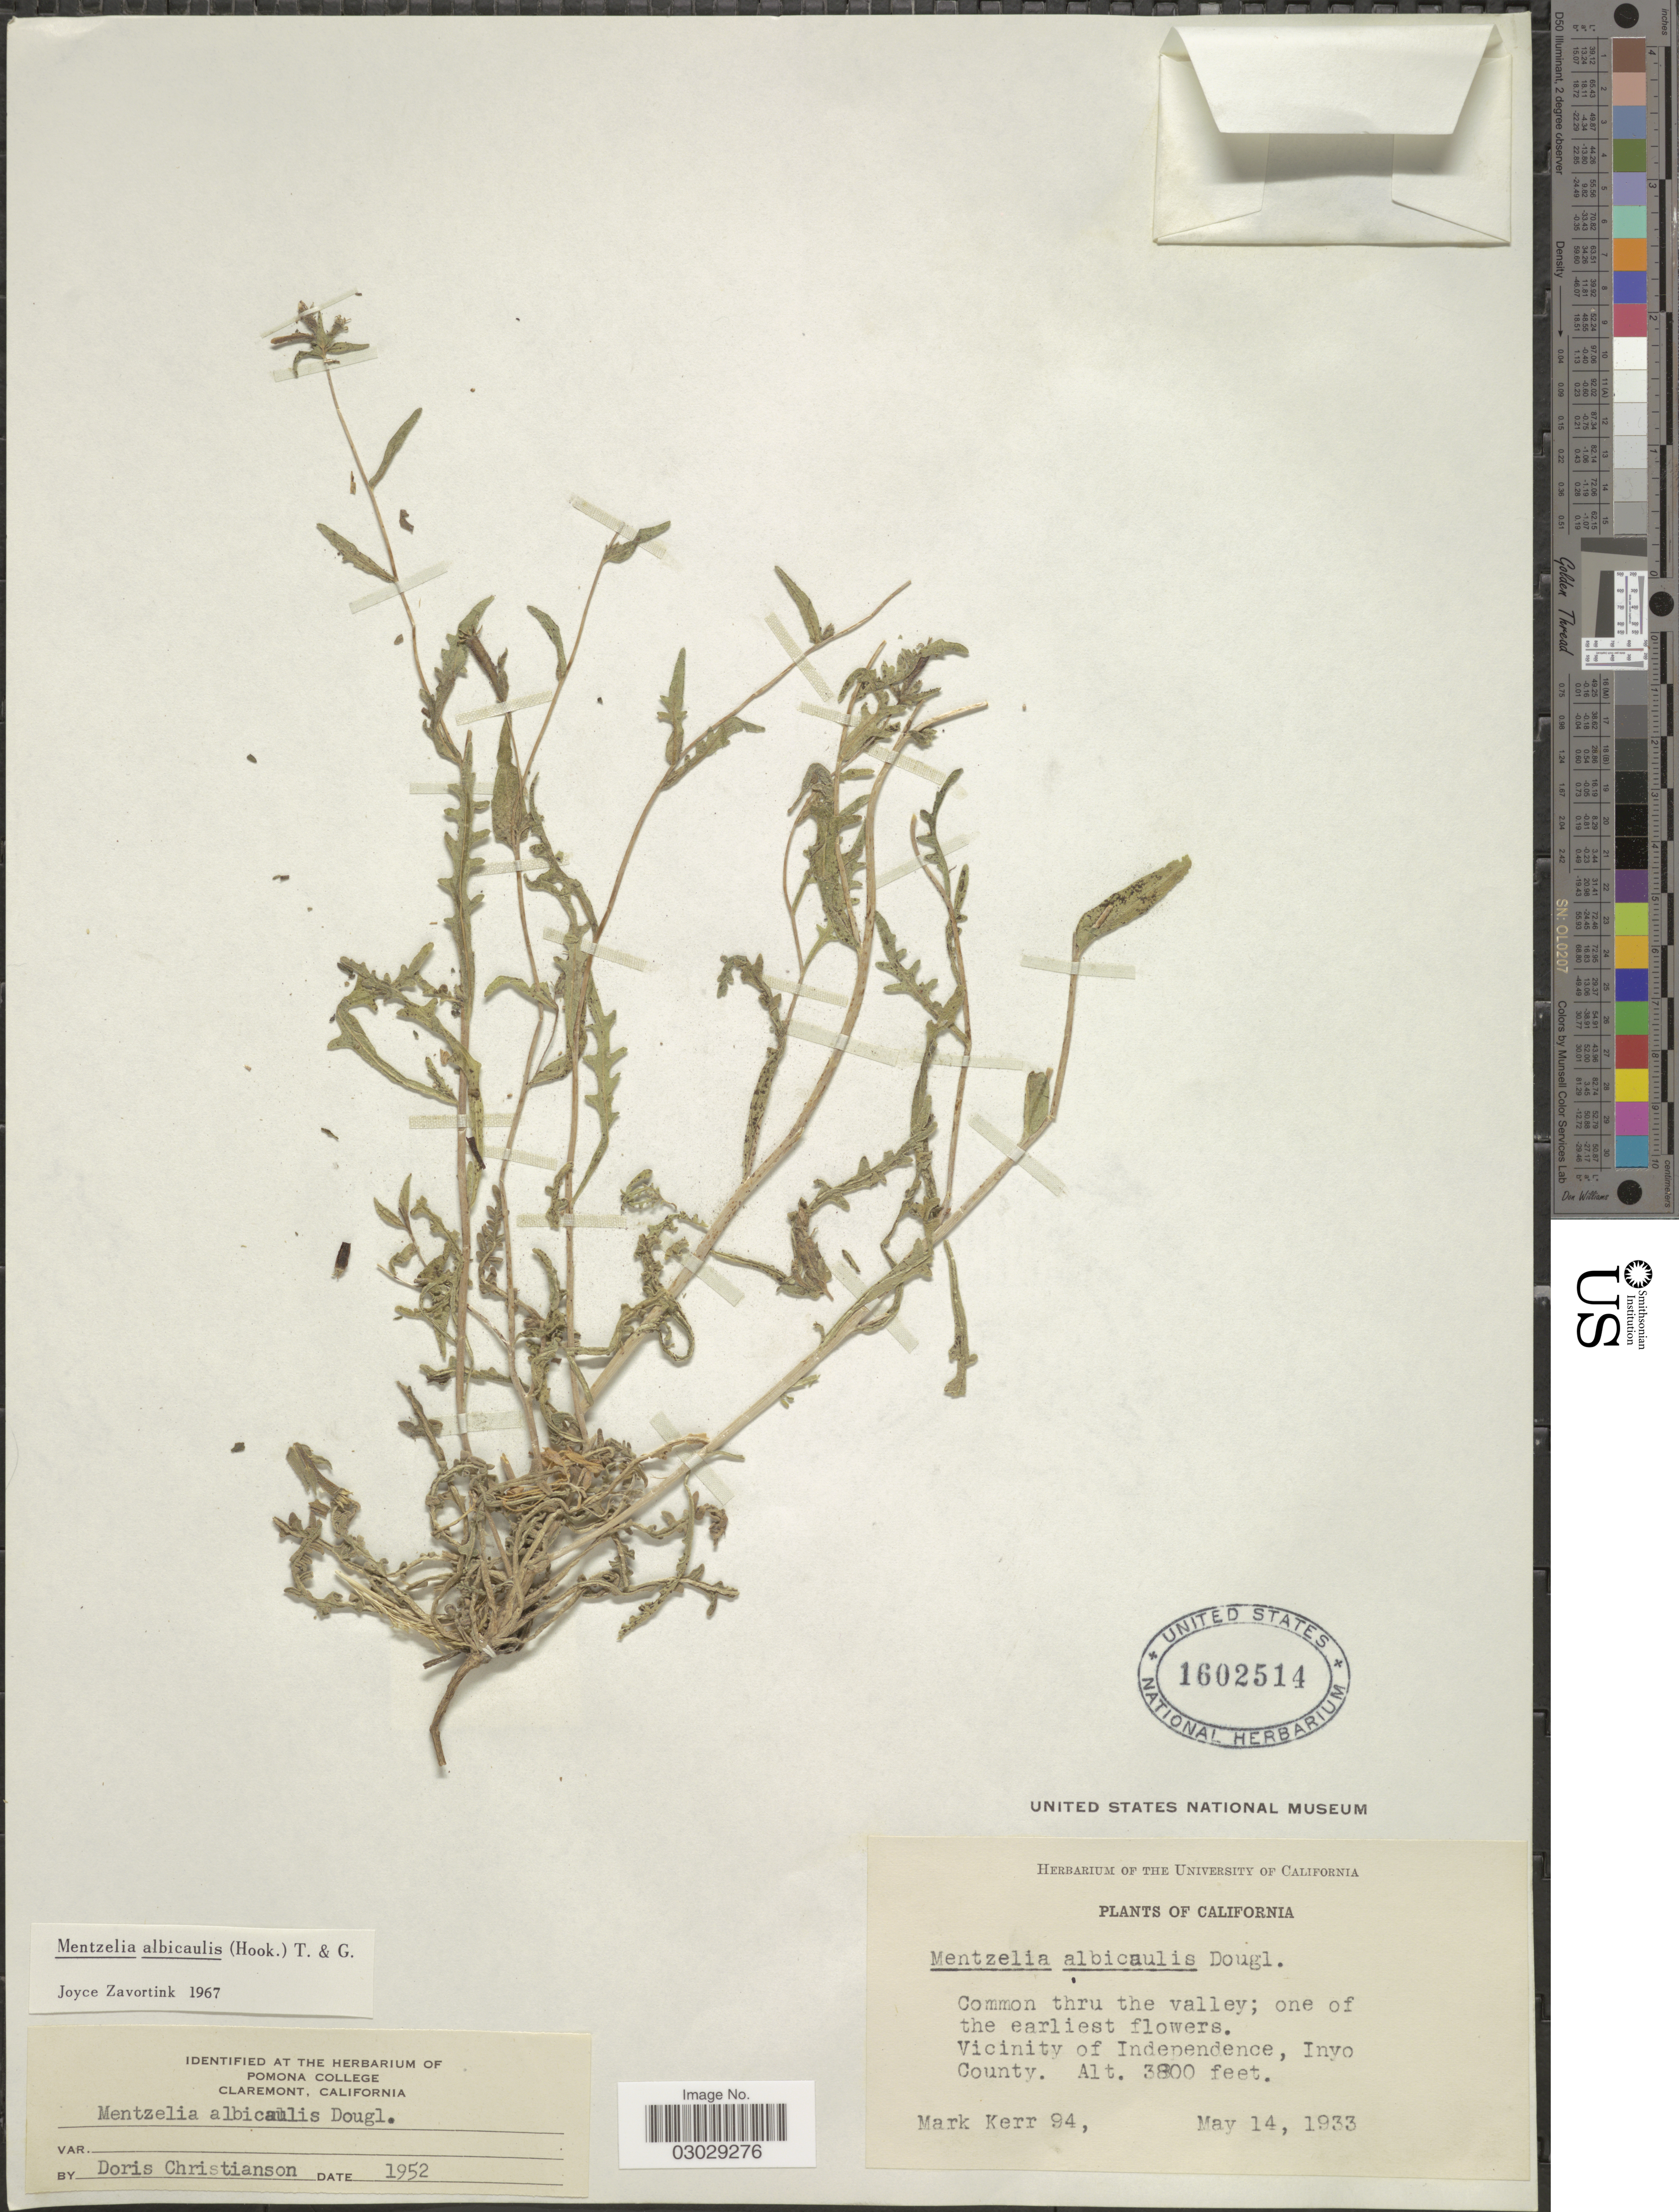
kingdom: Plantae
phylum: Tracheophyta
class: Magnoliopsida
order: Cornales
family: Loasaceae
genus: Mentzelia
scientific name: Mentzelia albicaulis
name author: (Douglas ex Hook.) Douglas ex Torr. & A. Gray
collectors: M. Kerr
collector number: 94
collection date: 1933-05-14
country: United States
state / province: California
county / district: Inyo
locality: Vicinity of Independence, Inyo County.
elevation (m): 1158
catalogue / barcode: US 1602514